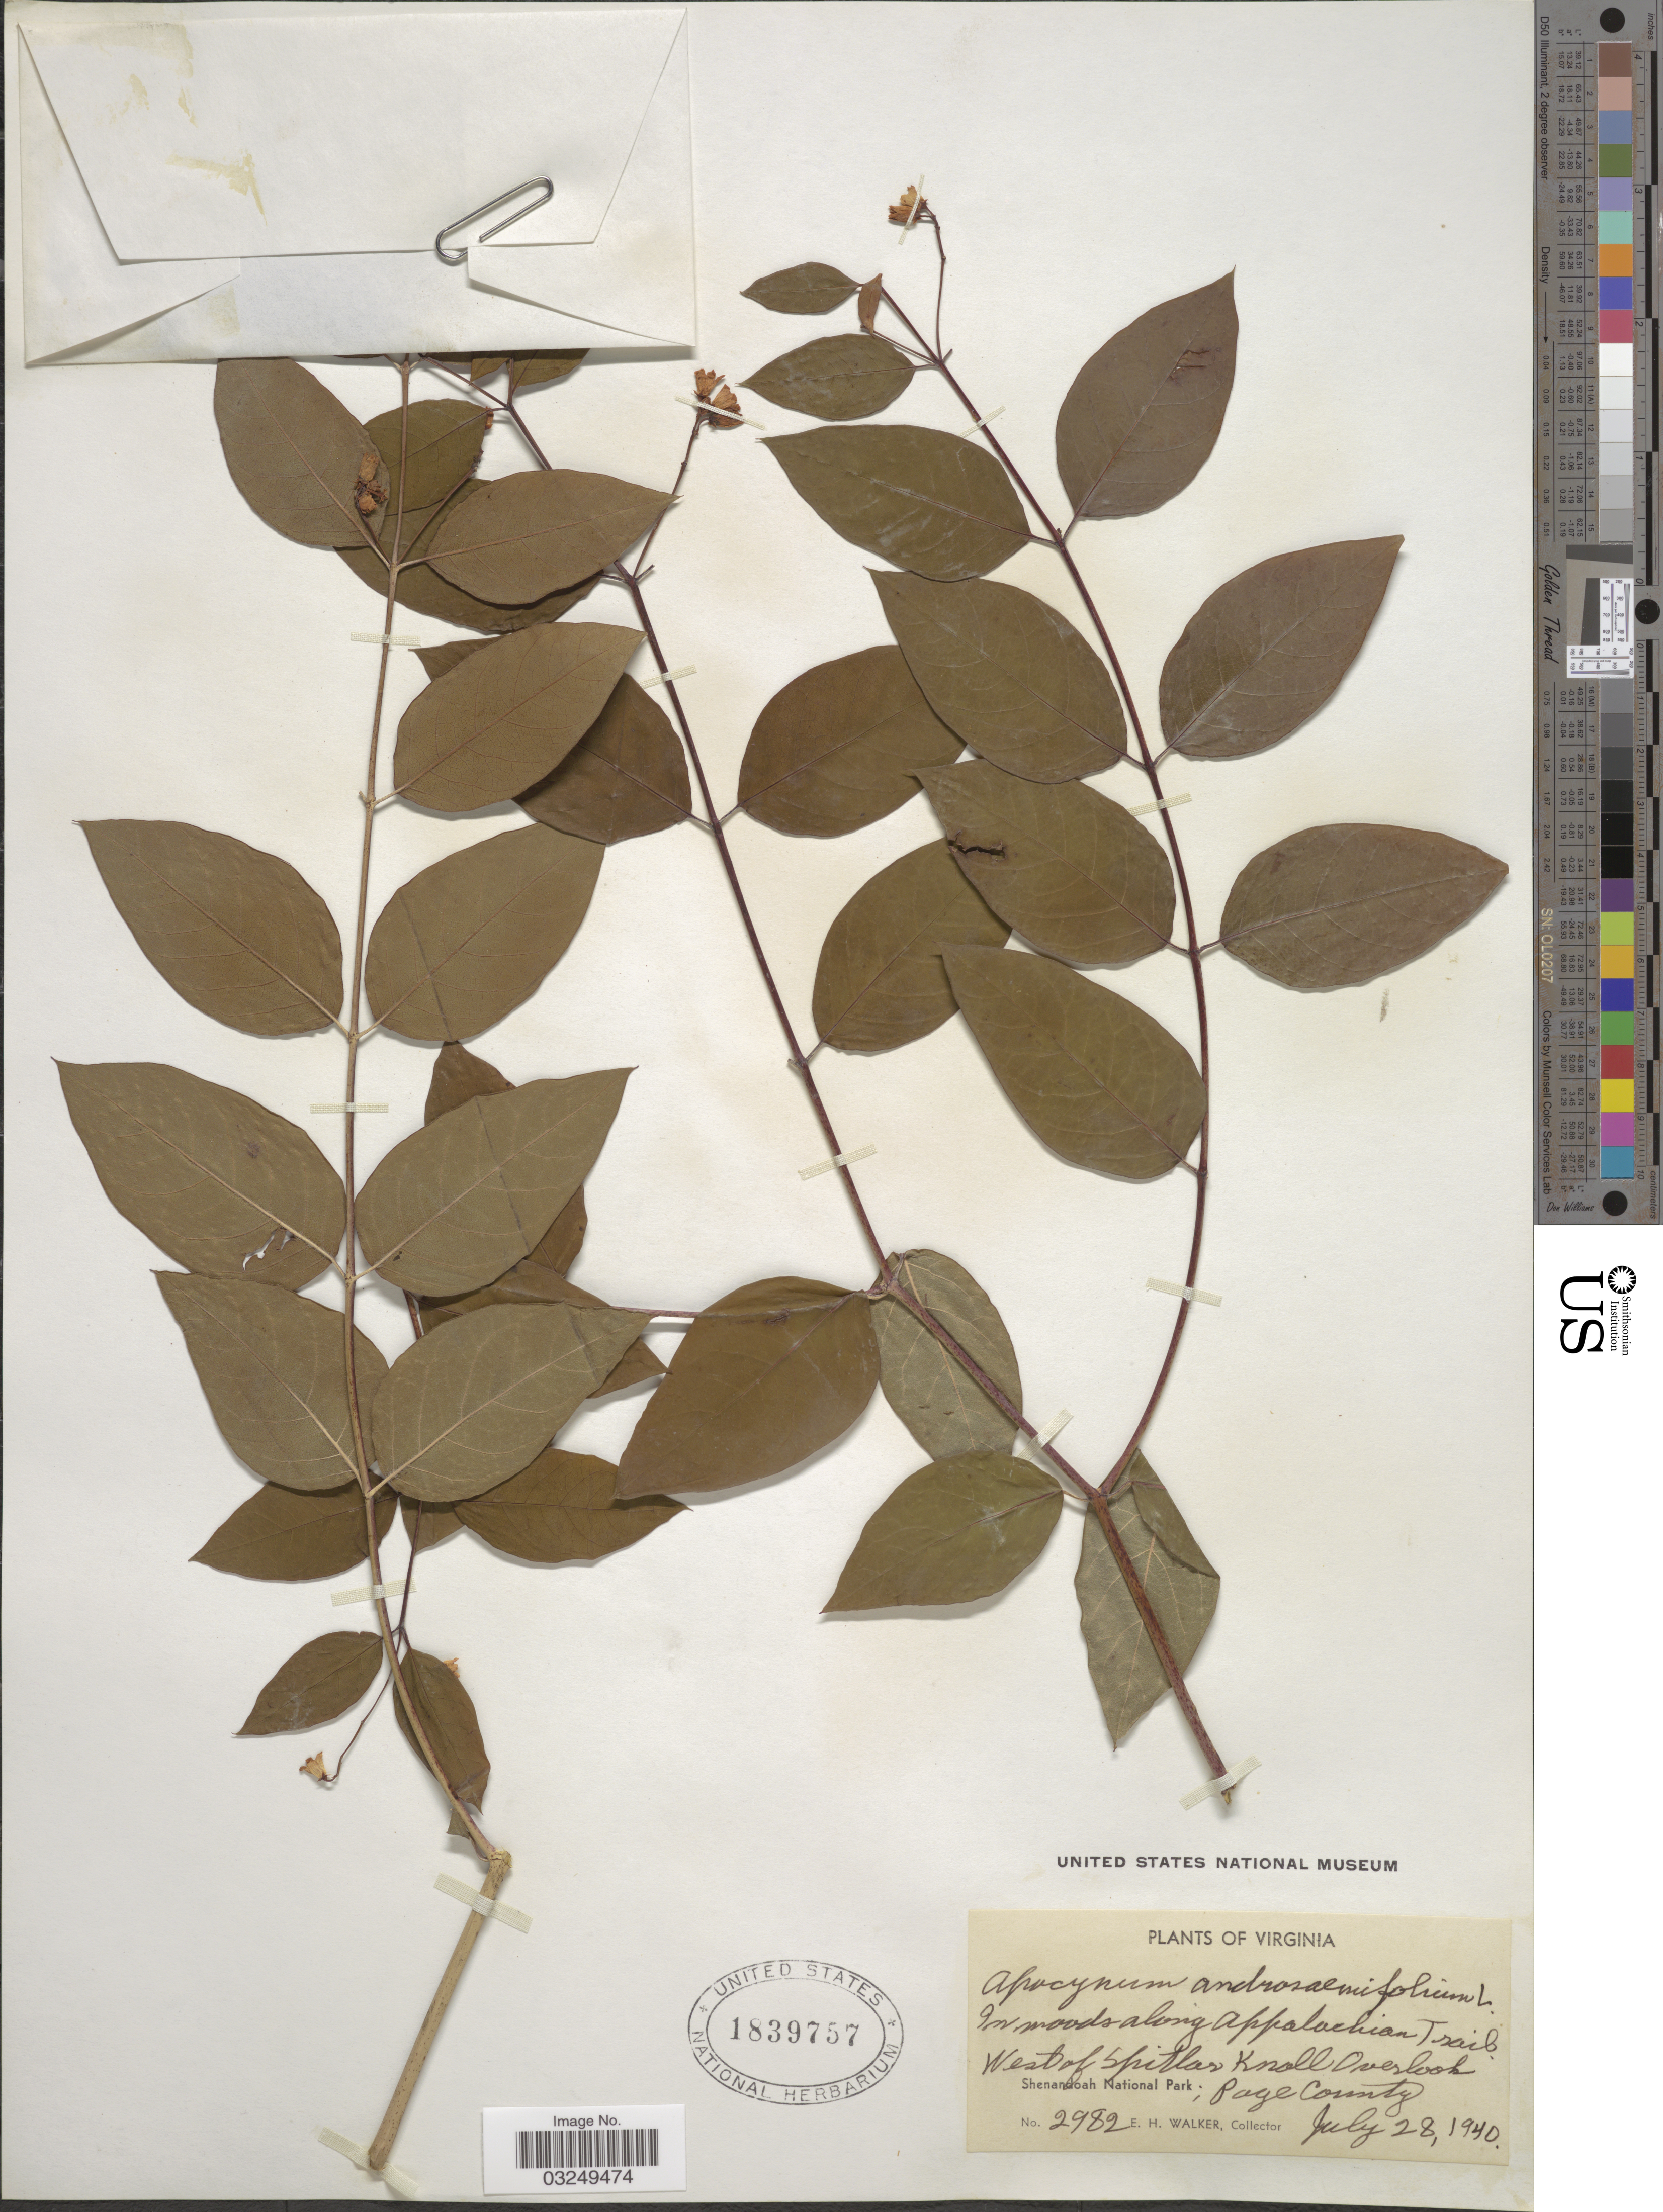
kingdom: Plantae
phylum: Tracheophyta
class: Magnoliopsida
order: Gentianales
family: Apocynaceae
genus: Apocynum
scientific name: Apocynum androsaemifolium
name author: L.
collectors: E. H. Walker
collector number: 2982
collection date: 1940-07-28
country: United States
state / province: Virginia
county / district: Page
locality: Along Appalachian Trail. West of Spitlar Knoll Overlook. Shenandoah National Park; Page County.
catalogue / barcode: US 1839757